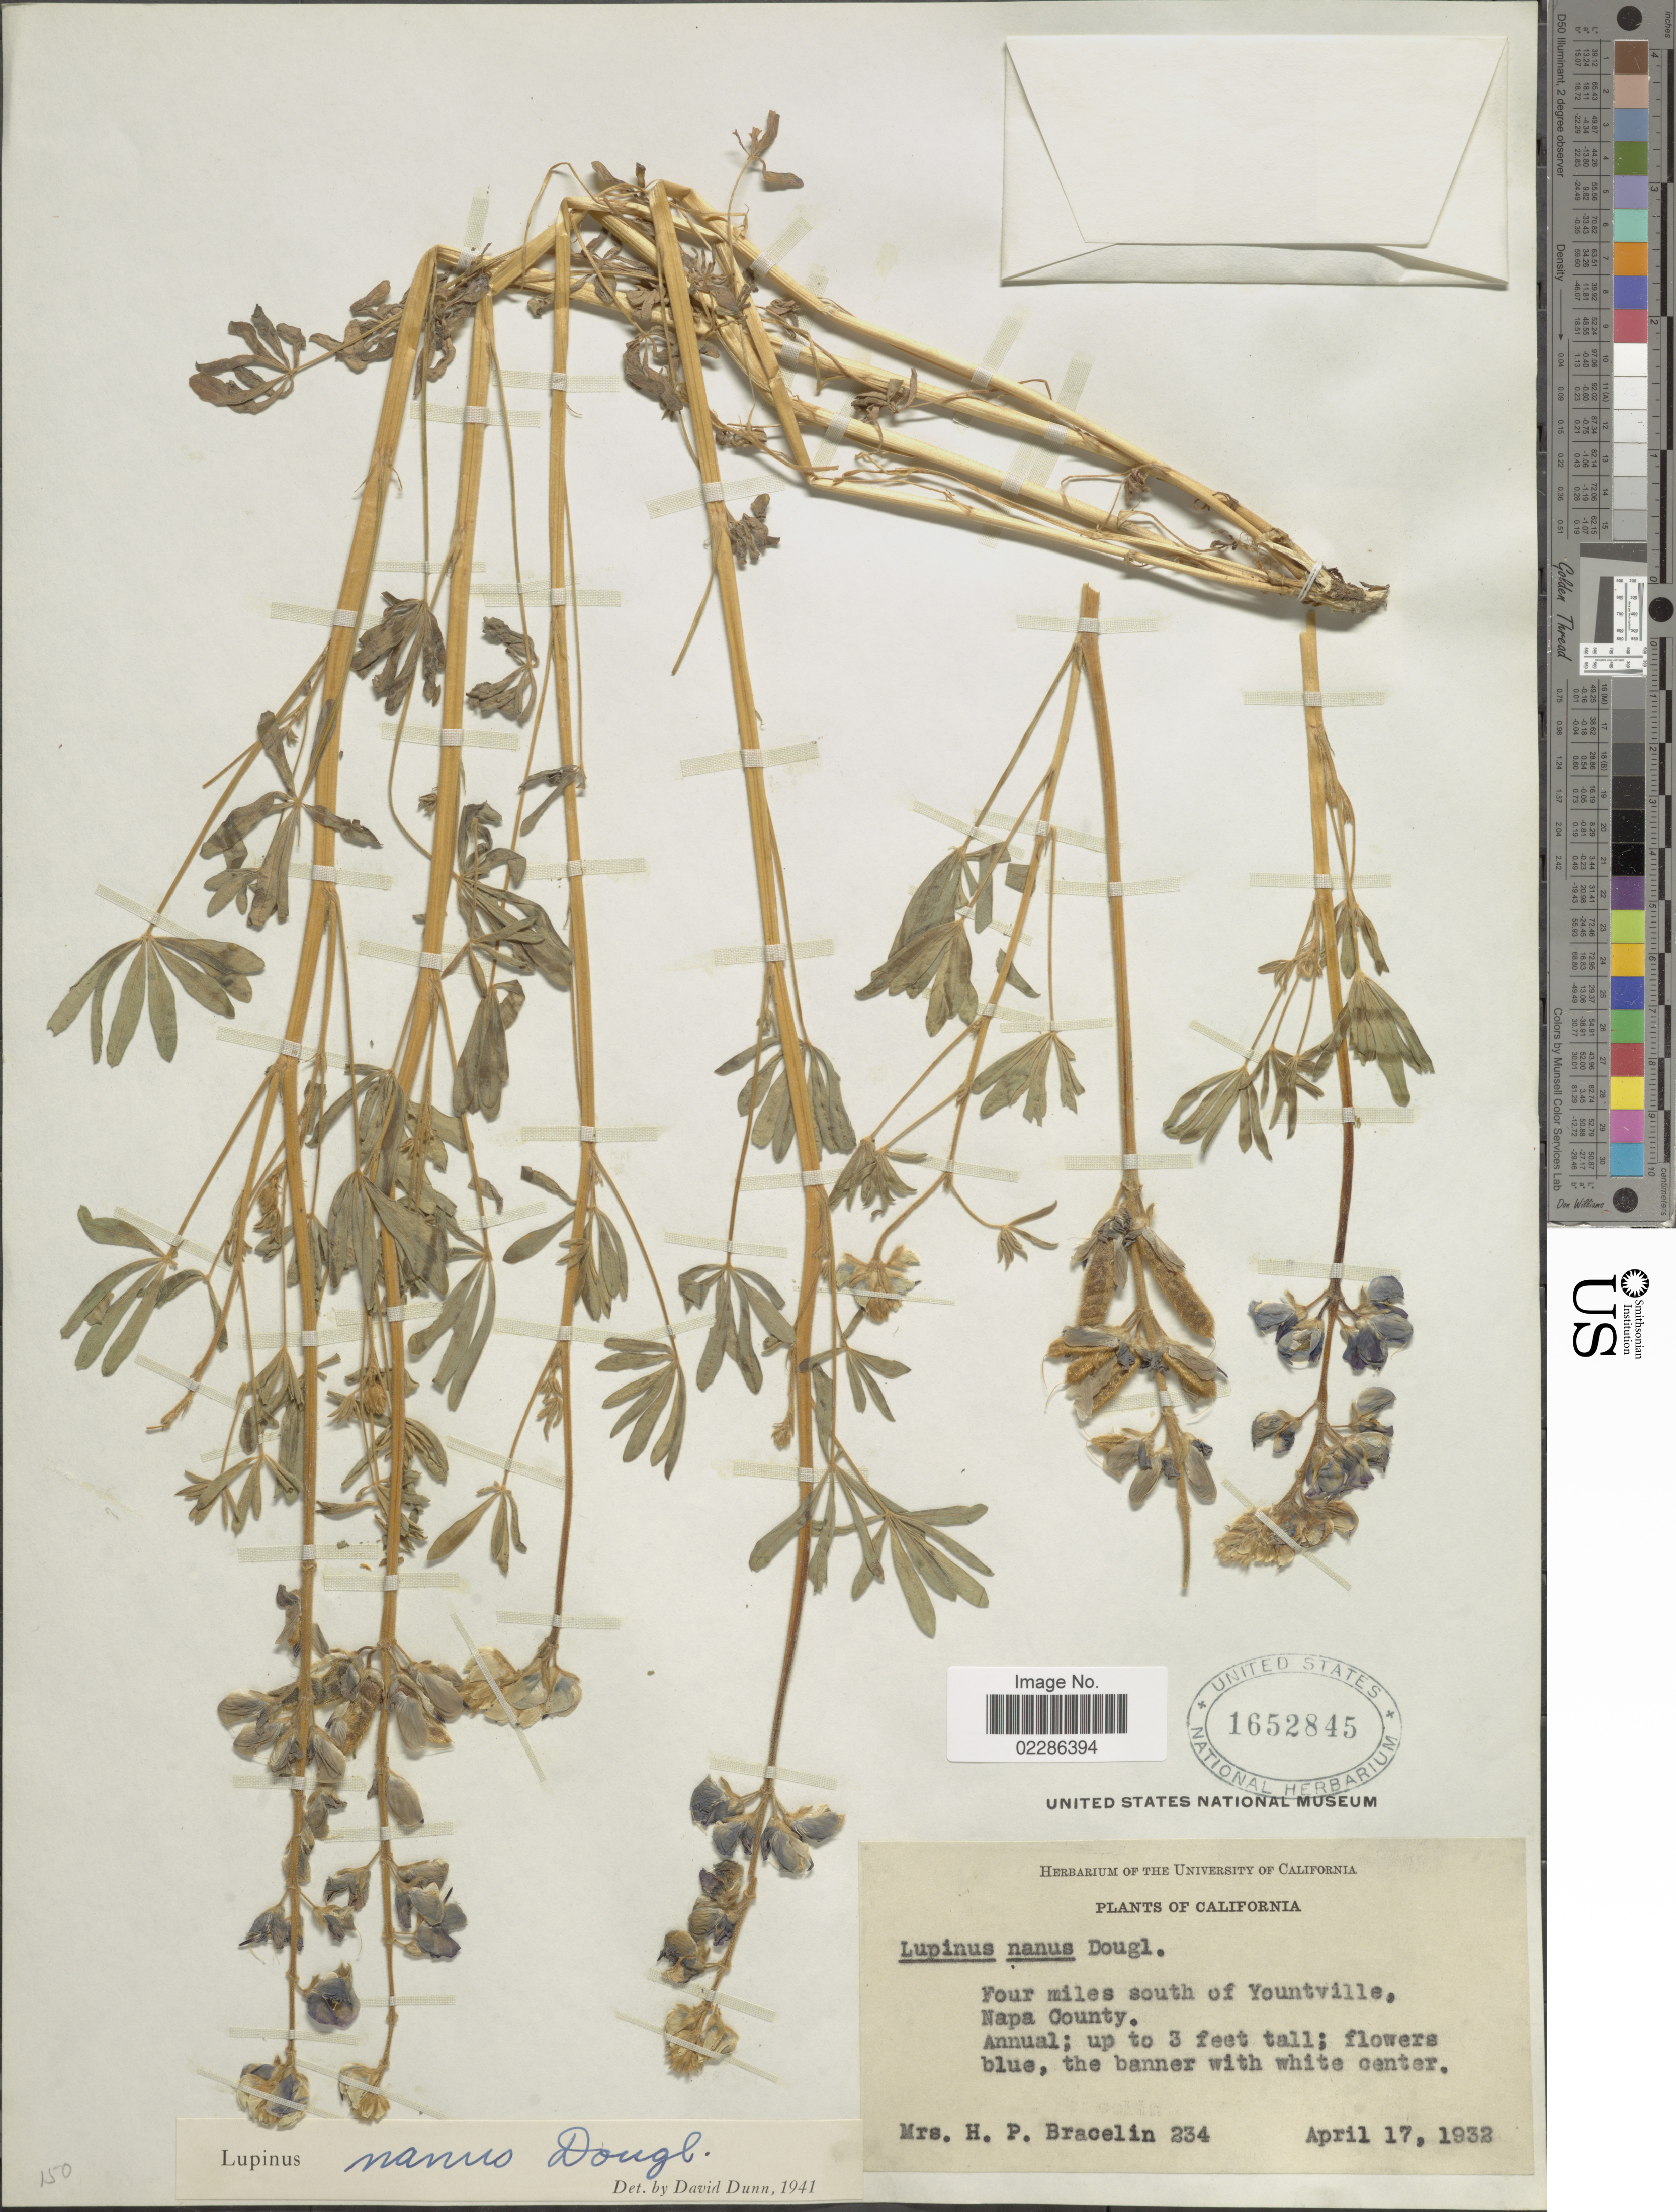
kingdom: Plantae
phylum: Tracheophyta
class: Magnoliopsida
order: Fabales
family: Fabaceae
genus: Lupinus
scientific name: Lupinus nanus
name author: Douglas ex Benth.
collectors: H. Bracelin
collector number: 234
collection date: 1932-04-17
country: United States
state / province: California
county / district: Napa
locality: Four miles south of Yountville, Napa County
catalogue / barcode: US 1652845